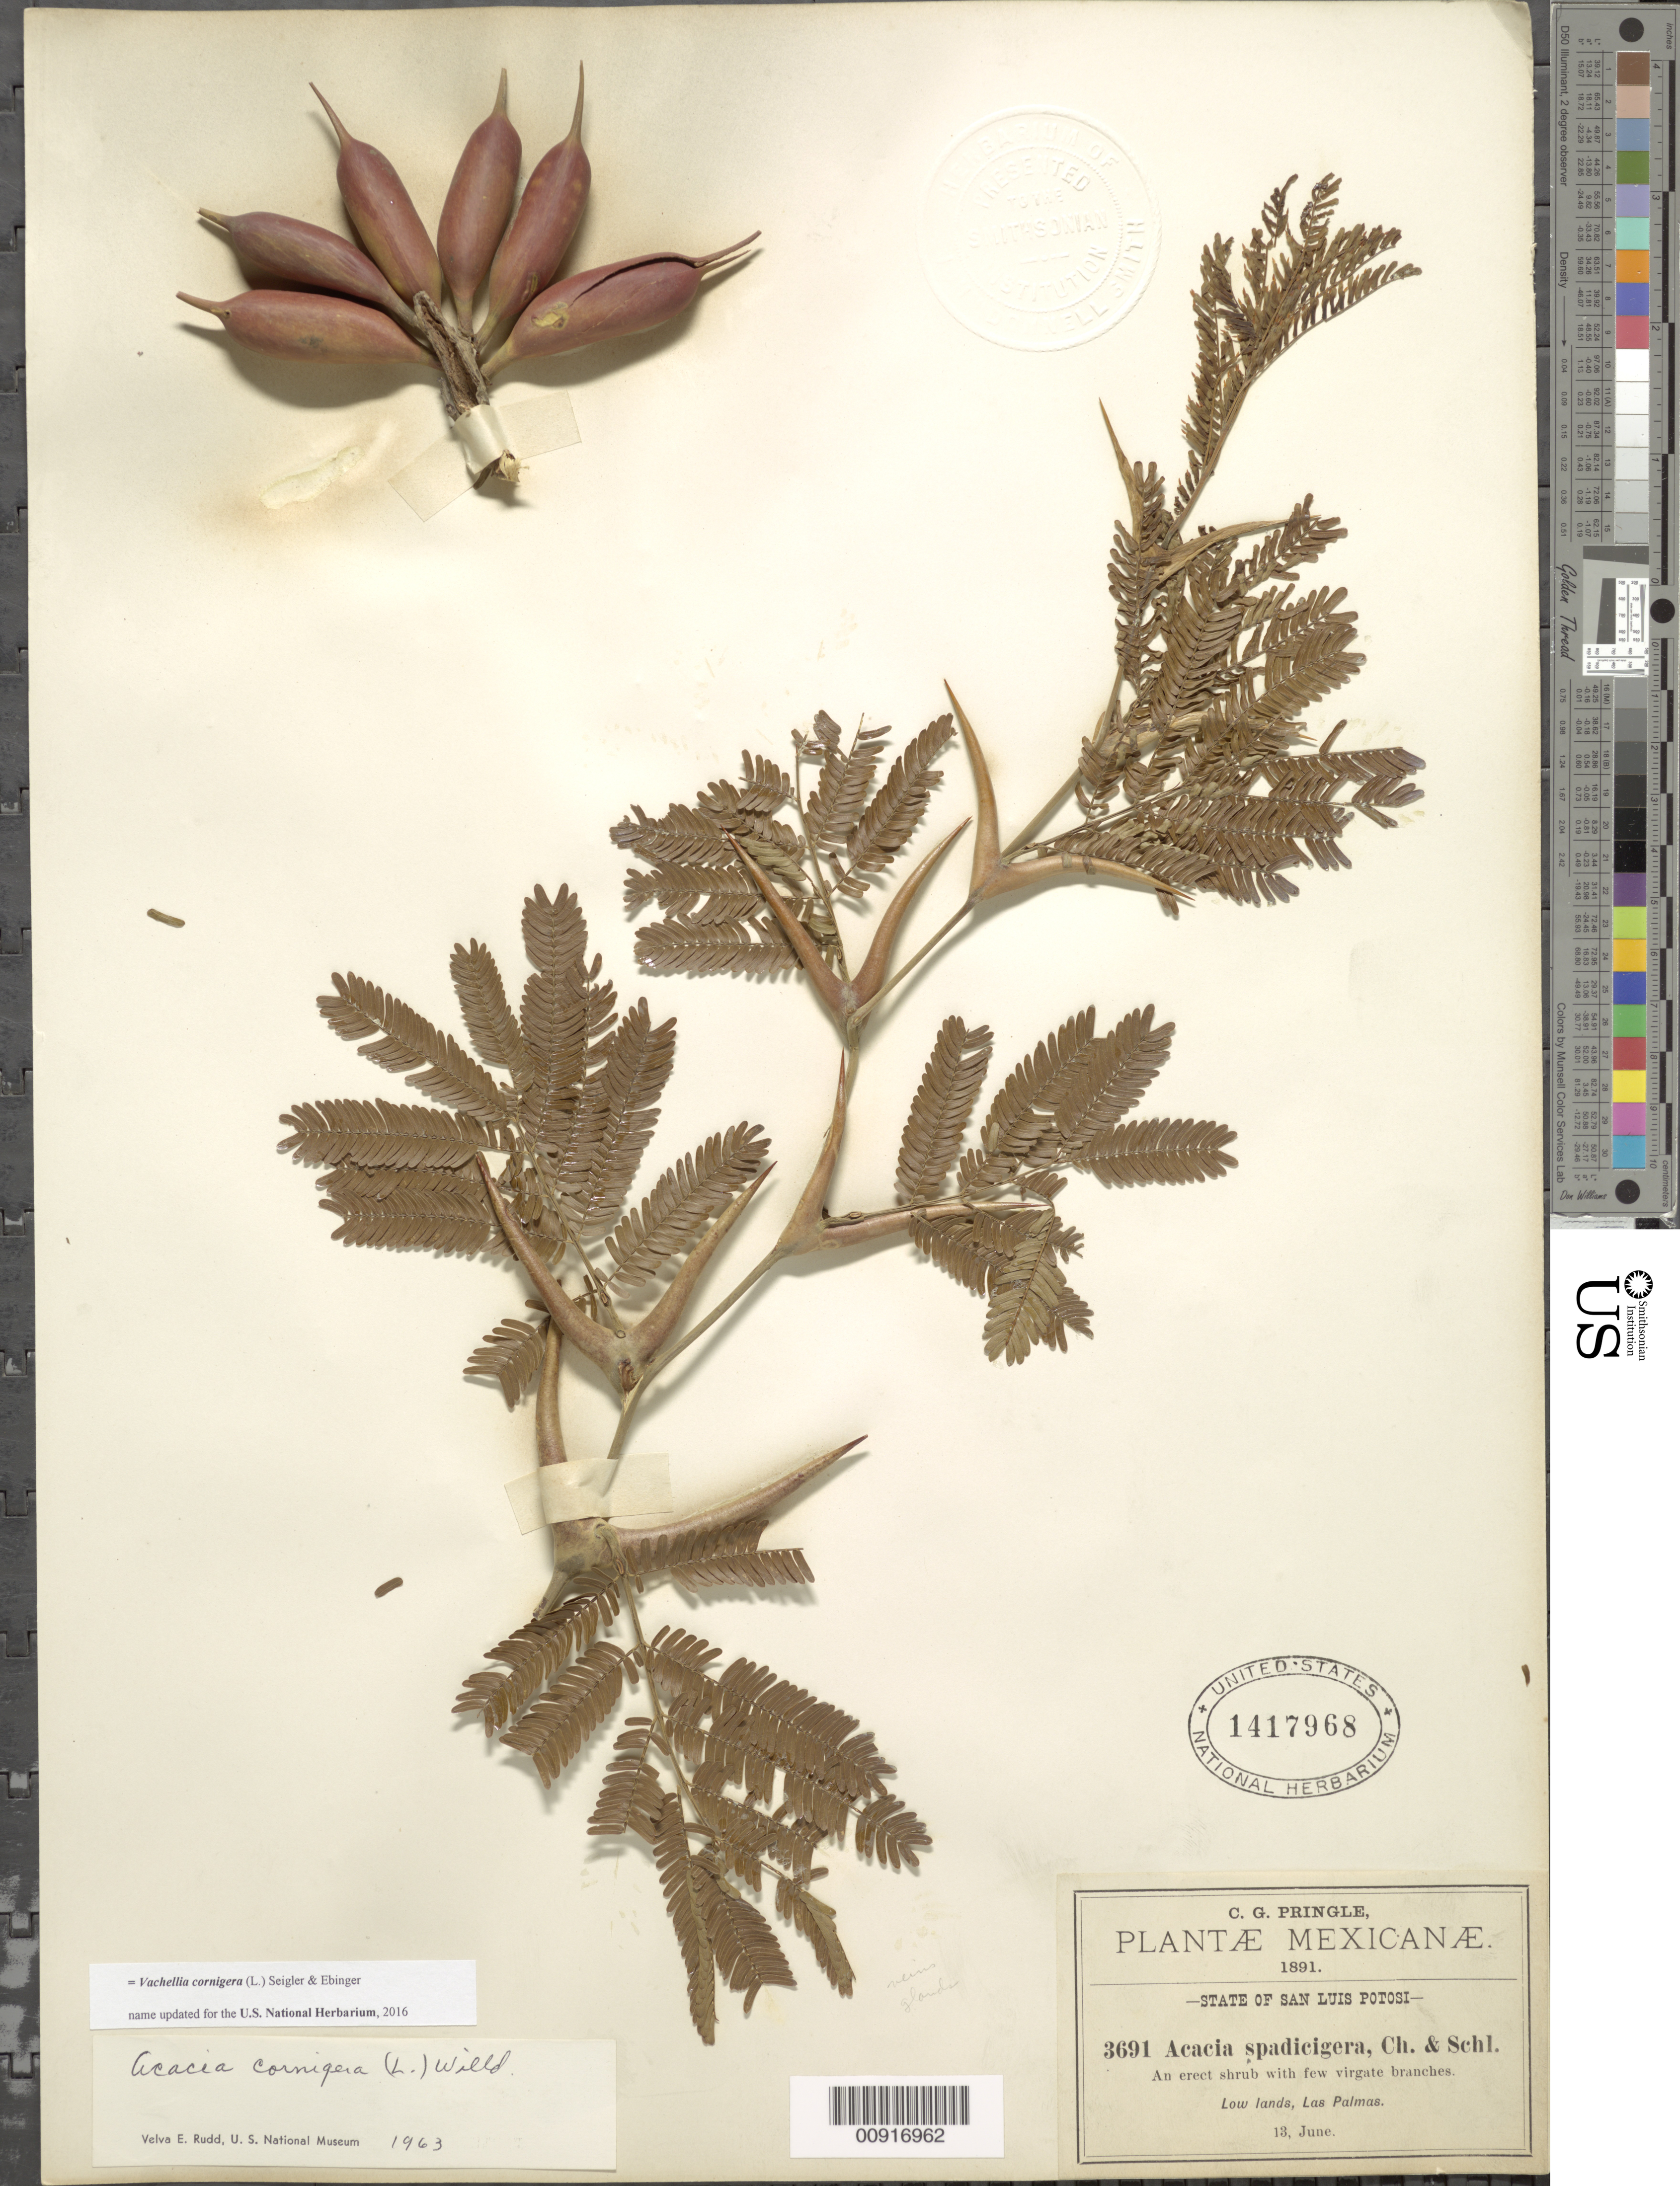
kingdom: Plantae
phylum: Tracheophyta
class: Magnoliopsida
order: Fabales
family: Fabaceae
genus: Vachellia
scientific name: Vachellia cornigera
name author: (L.) Seigler & Ebinger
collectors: C. G. Pringle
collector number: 3691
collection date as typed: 13 Jun 1891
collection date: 1891-06-13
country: Mexico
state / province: San Luis Potosí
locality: Las Palmas.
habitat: Low lands.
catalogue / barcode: US 1417968